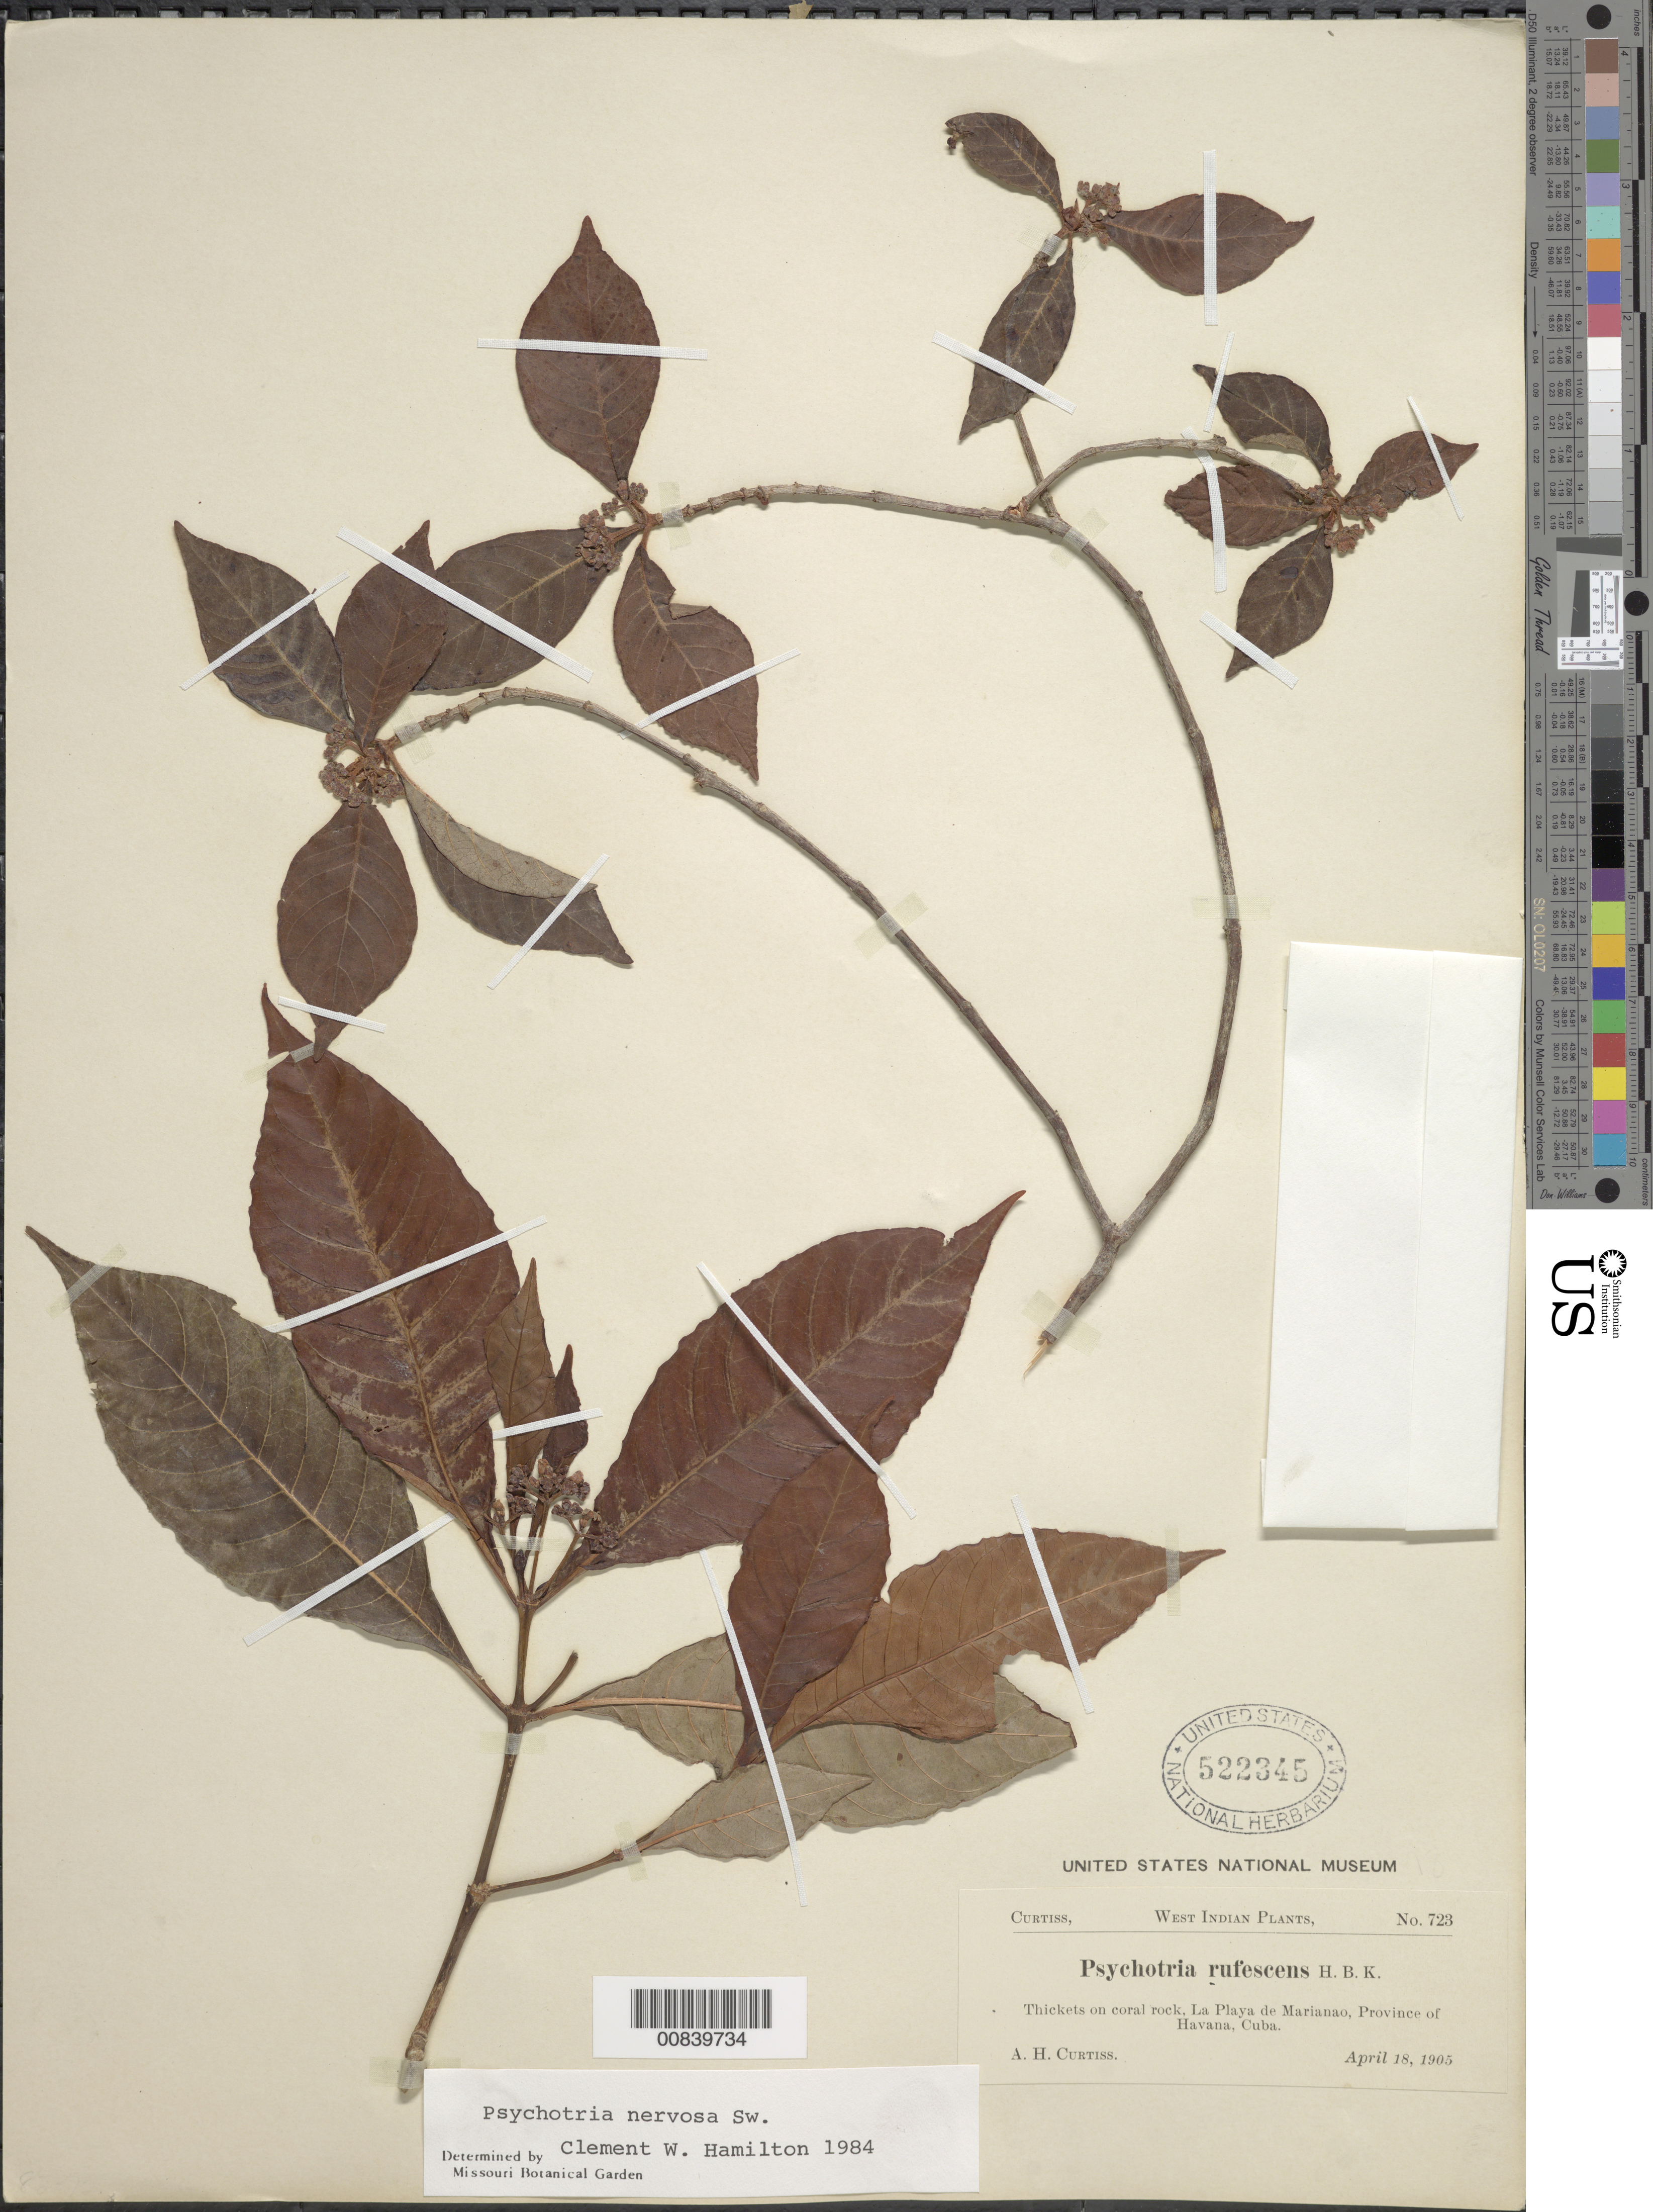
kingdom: Plantae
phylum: Tracheophyta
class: Magnoliopsida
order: Gentianales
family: Rubiaceae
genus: Psychotria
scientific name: Psychotria nervosa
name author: Sw.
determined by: Hamilton, C. W.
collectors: A. H. Curtiss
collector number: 723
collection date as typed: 18 Apr 1905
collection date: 1905-04-18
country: Cuba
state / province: La Habana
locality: La Playa de Marianao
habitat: Thickets on coral rock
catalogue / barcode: US 522345